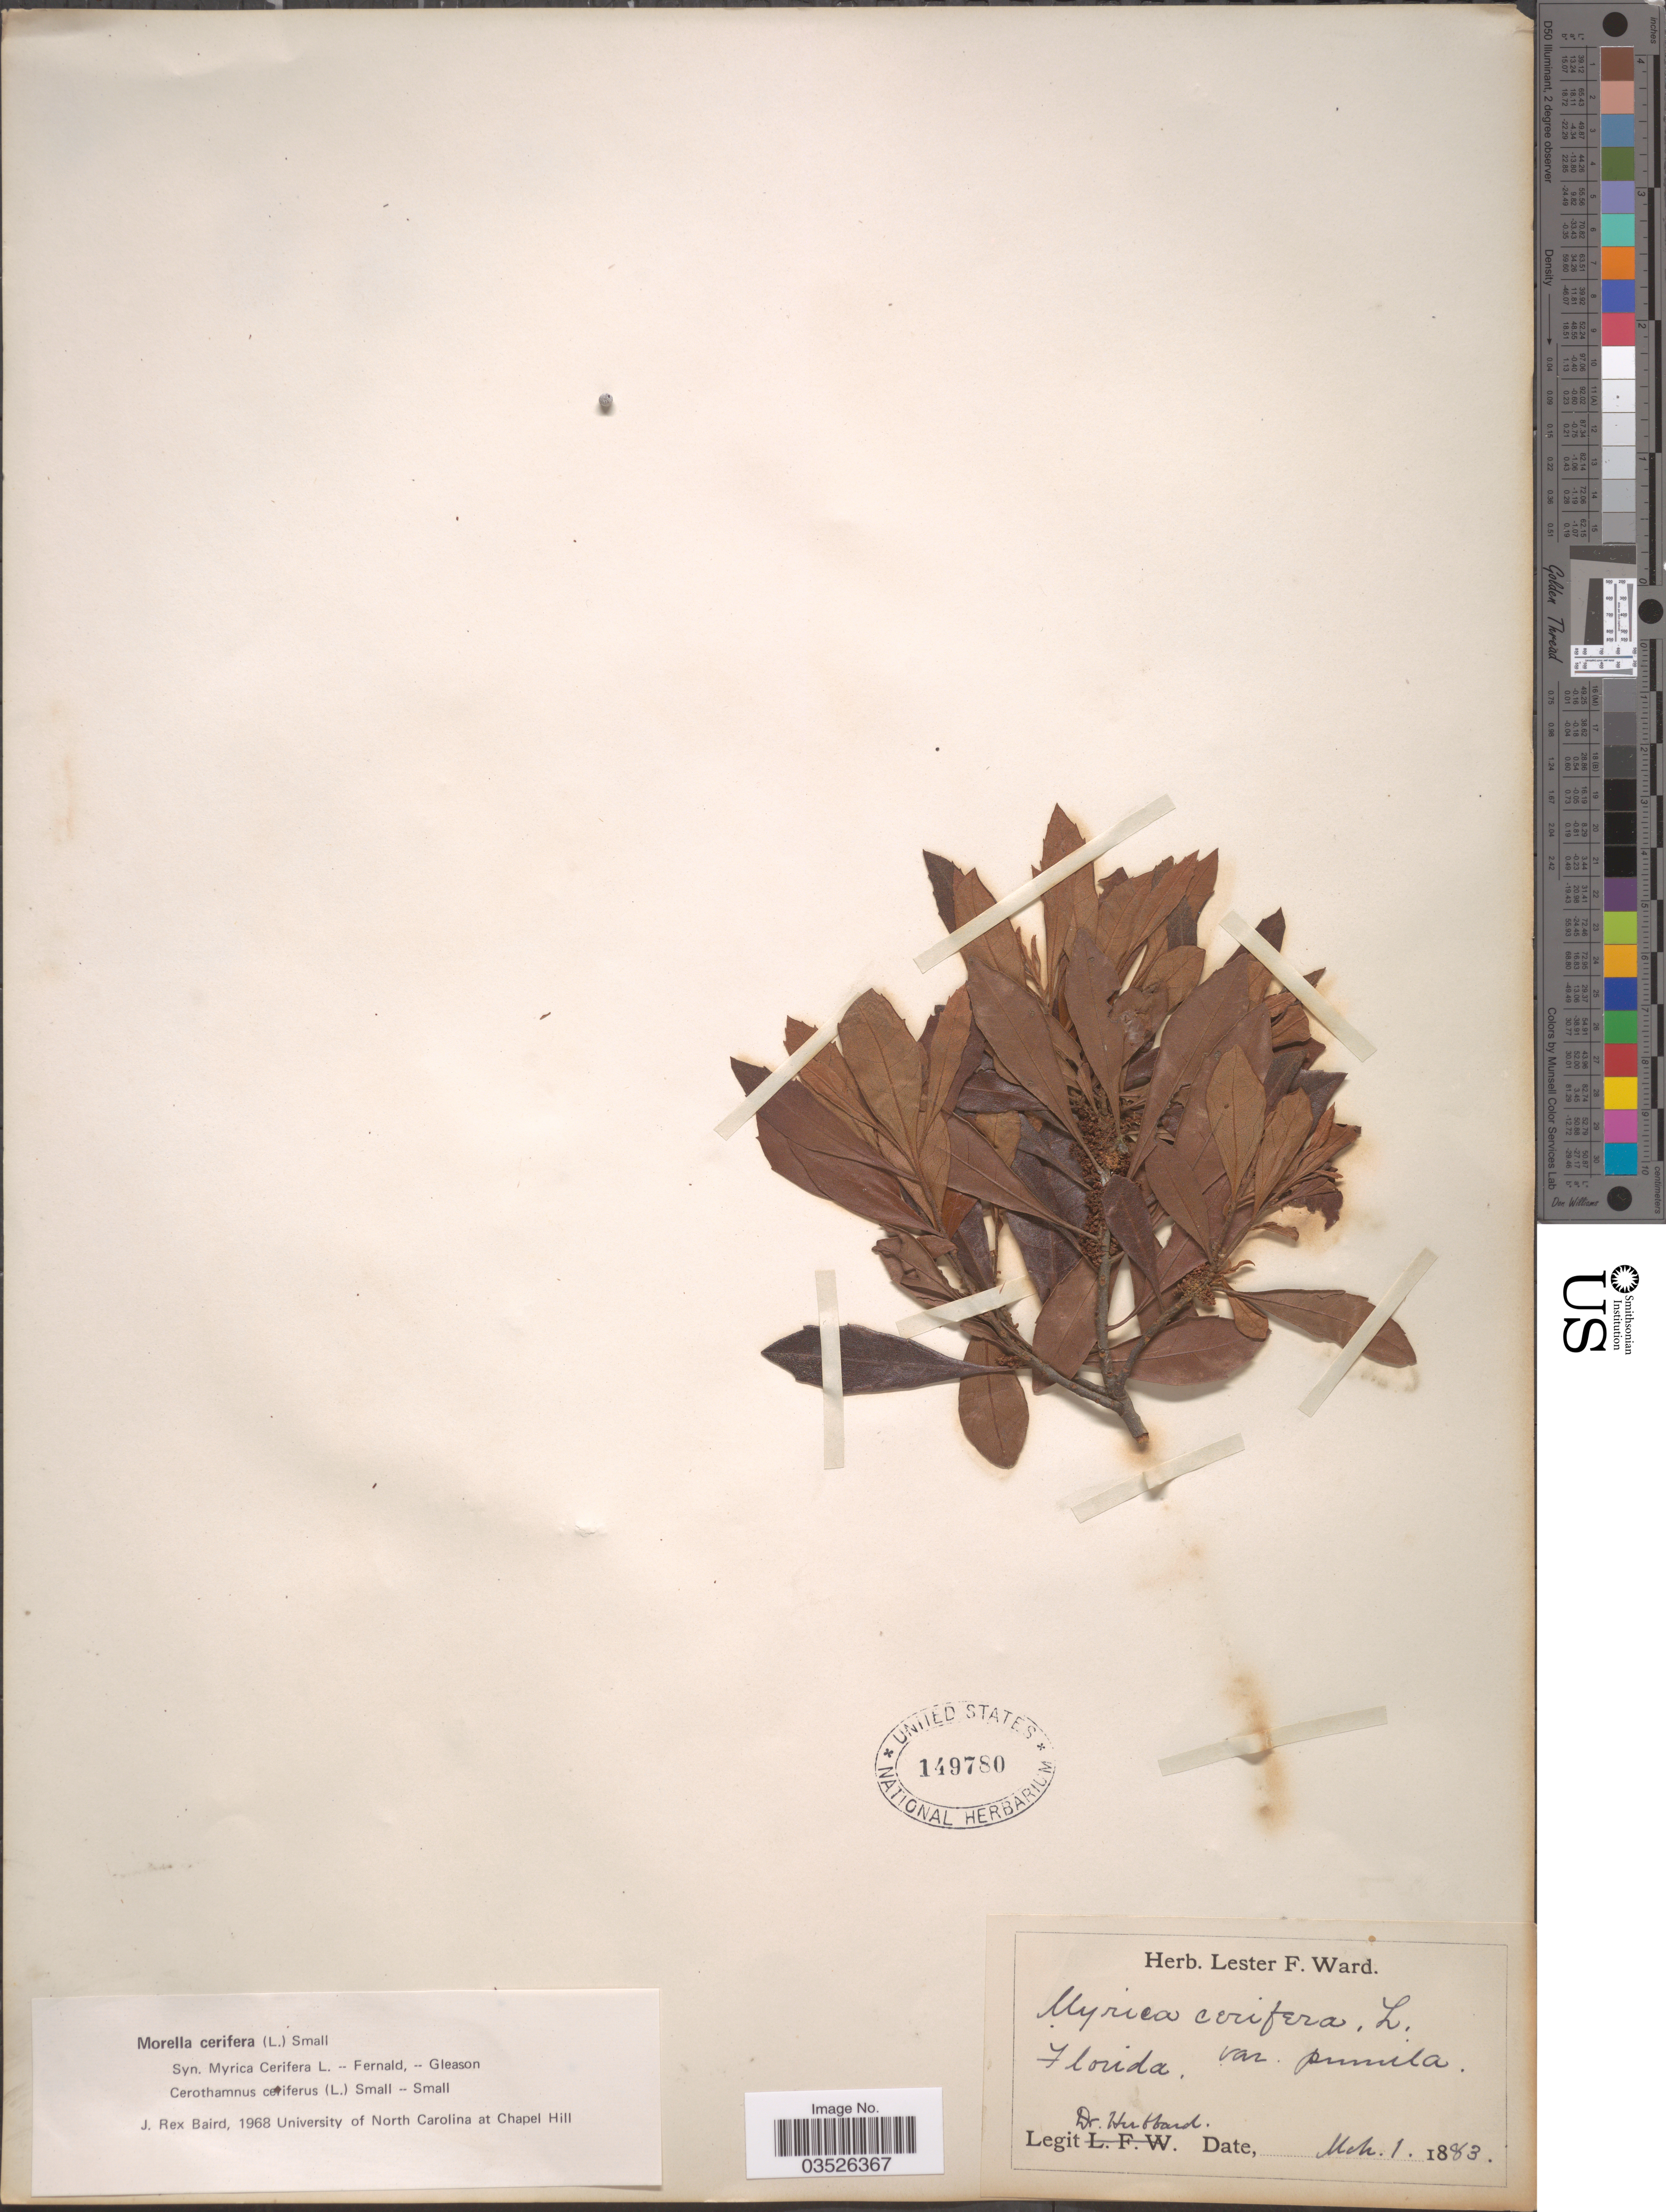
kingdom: Plantae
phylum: Tracheophyta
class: Magnoliopsida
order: Fagales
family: Myricaceae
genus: Morella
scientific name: Morella cerifera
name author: (L.) Small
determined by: Baird, James Rex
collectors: -. Hubbard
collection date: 1883-03-01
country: United States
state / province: Florida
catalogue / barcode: US 149780